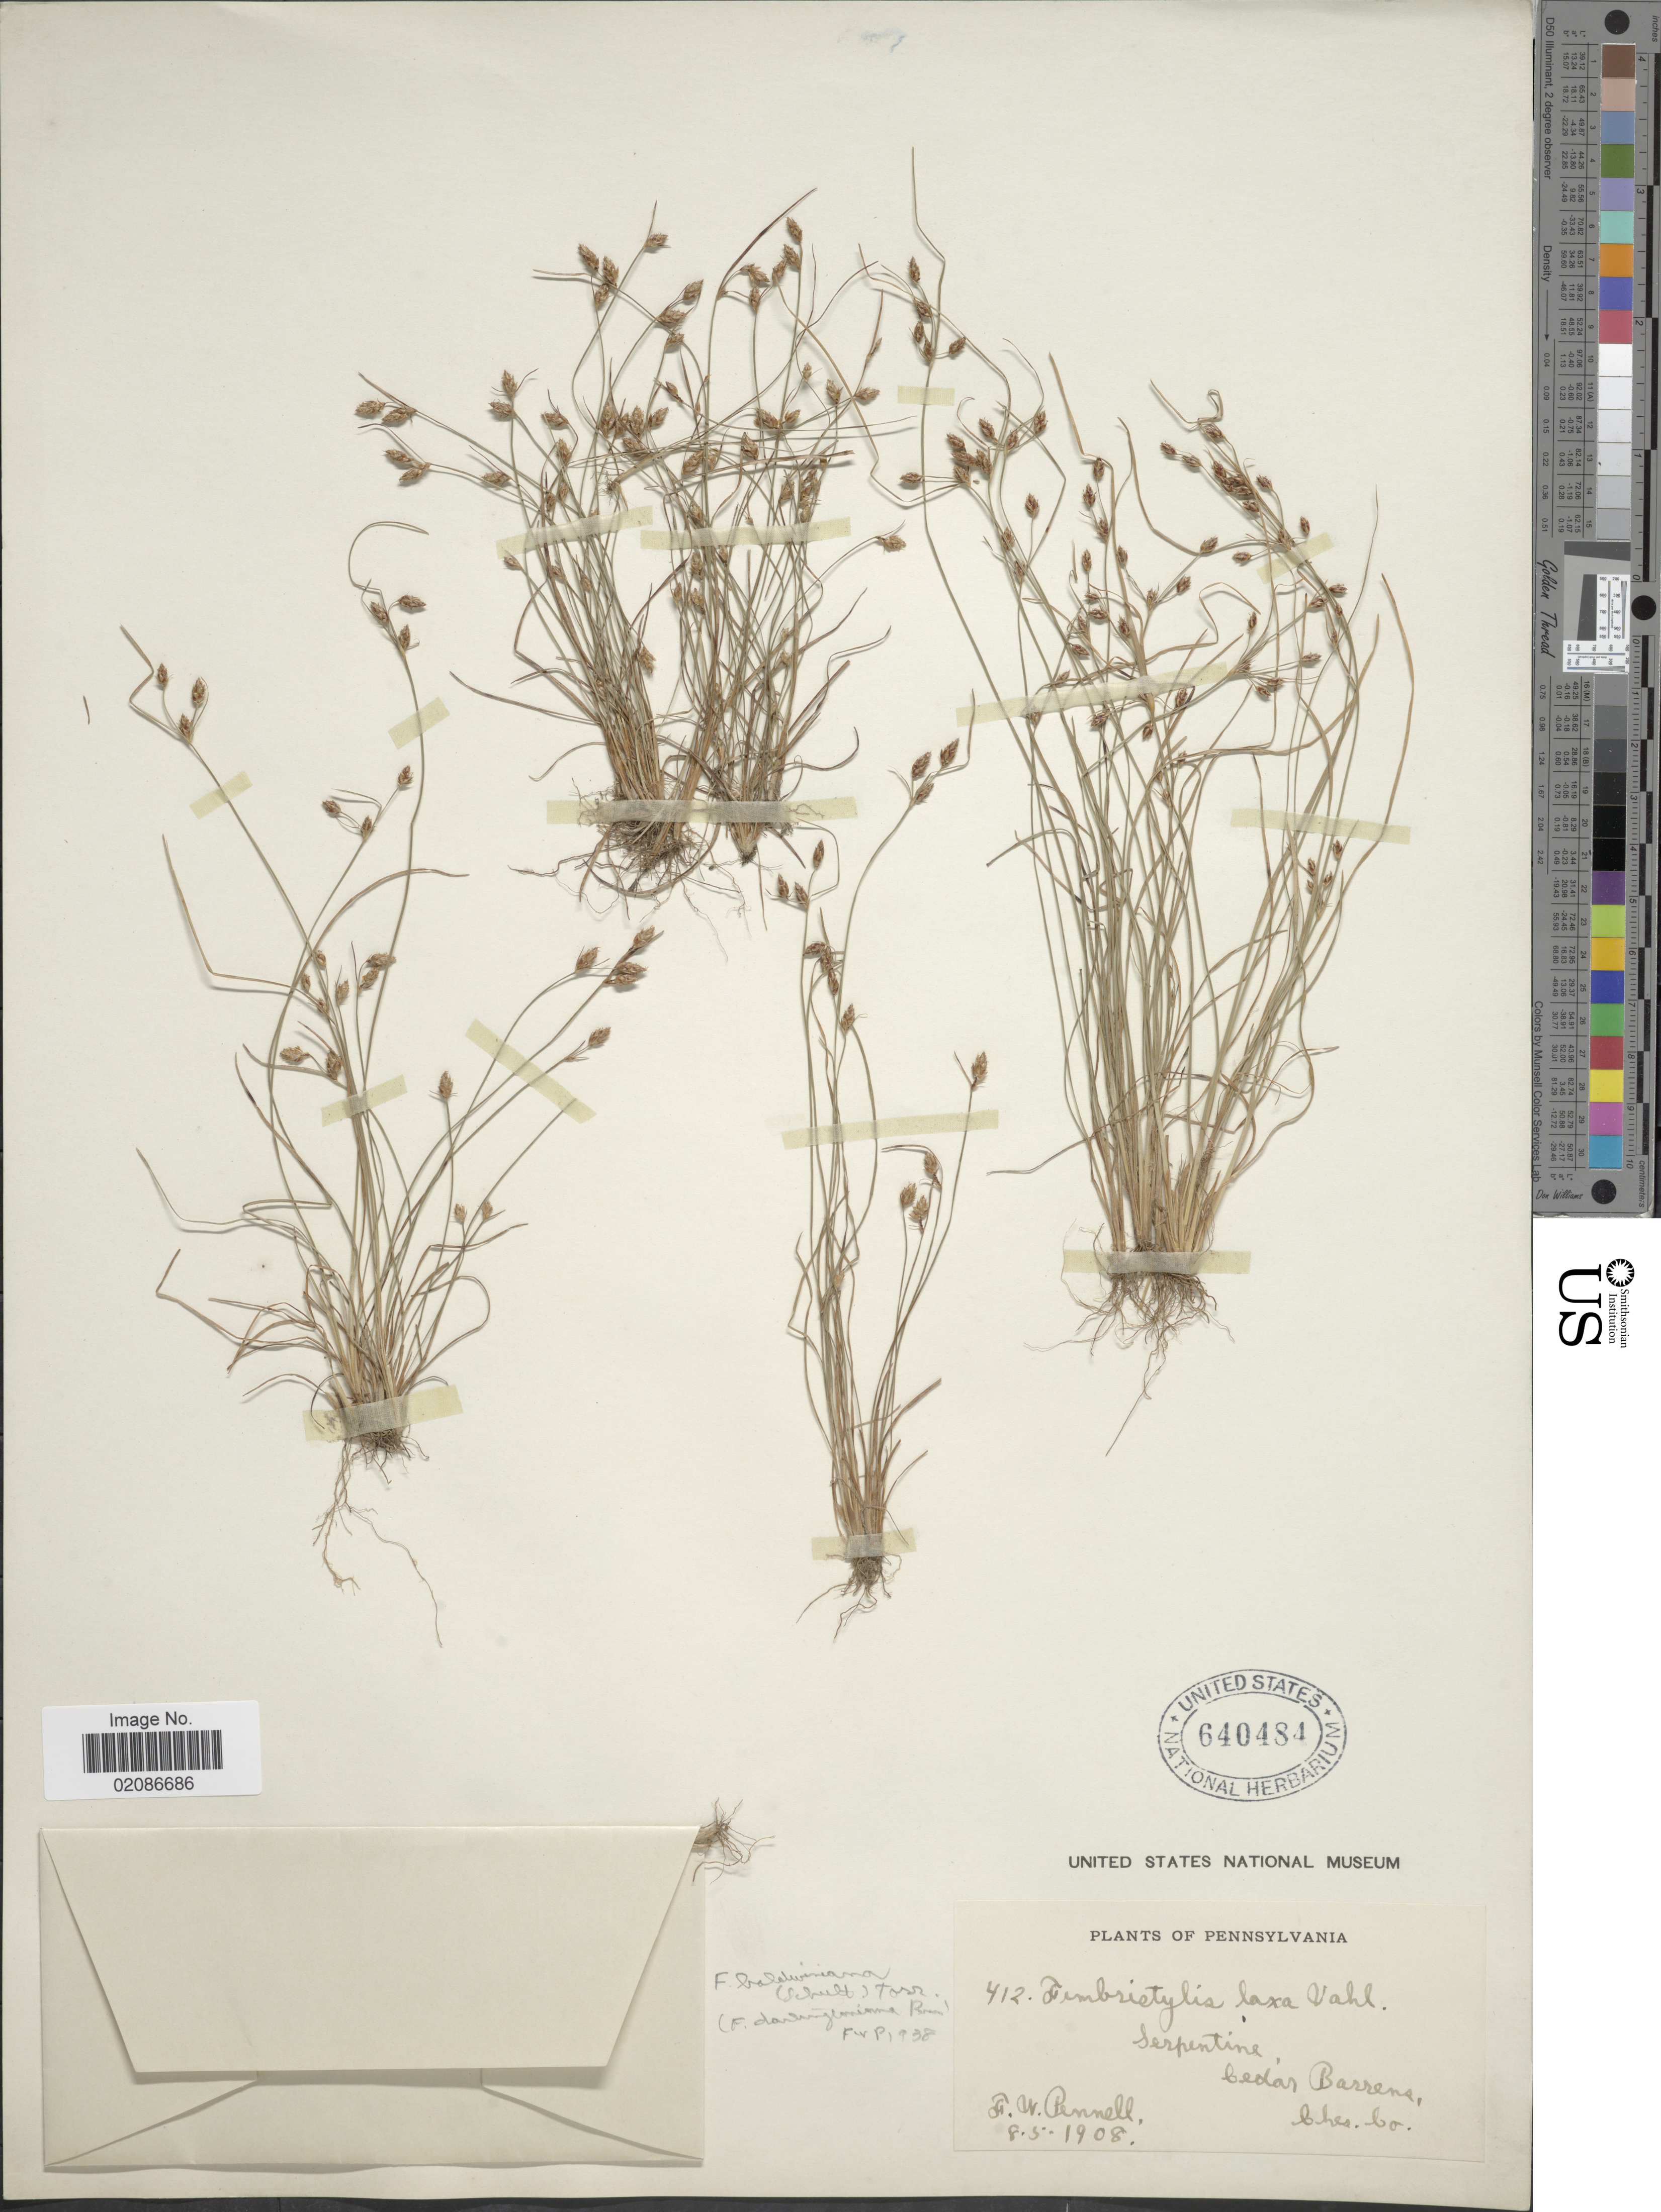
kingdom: Plantae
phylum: Tracheophyta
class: Liliopsida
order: Poales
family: Cyperaceae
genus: Fimbristylis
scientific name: Fimbristylis dichotoma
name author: (L.) Vahl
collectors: F. W. Pennell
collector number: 412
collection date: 1908-08-05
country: United States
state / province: Pennsylvania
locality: Serpentine, Cedar Barrens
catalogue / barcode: US 640484